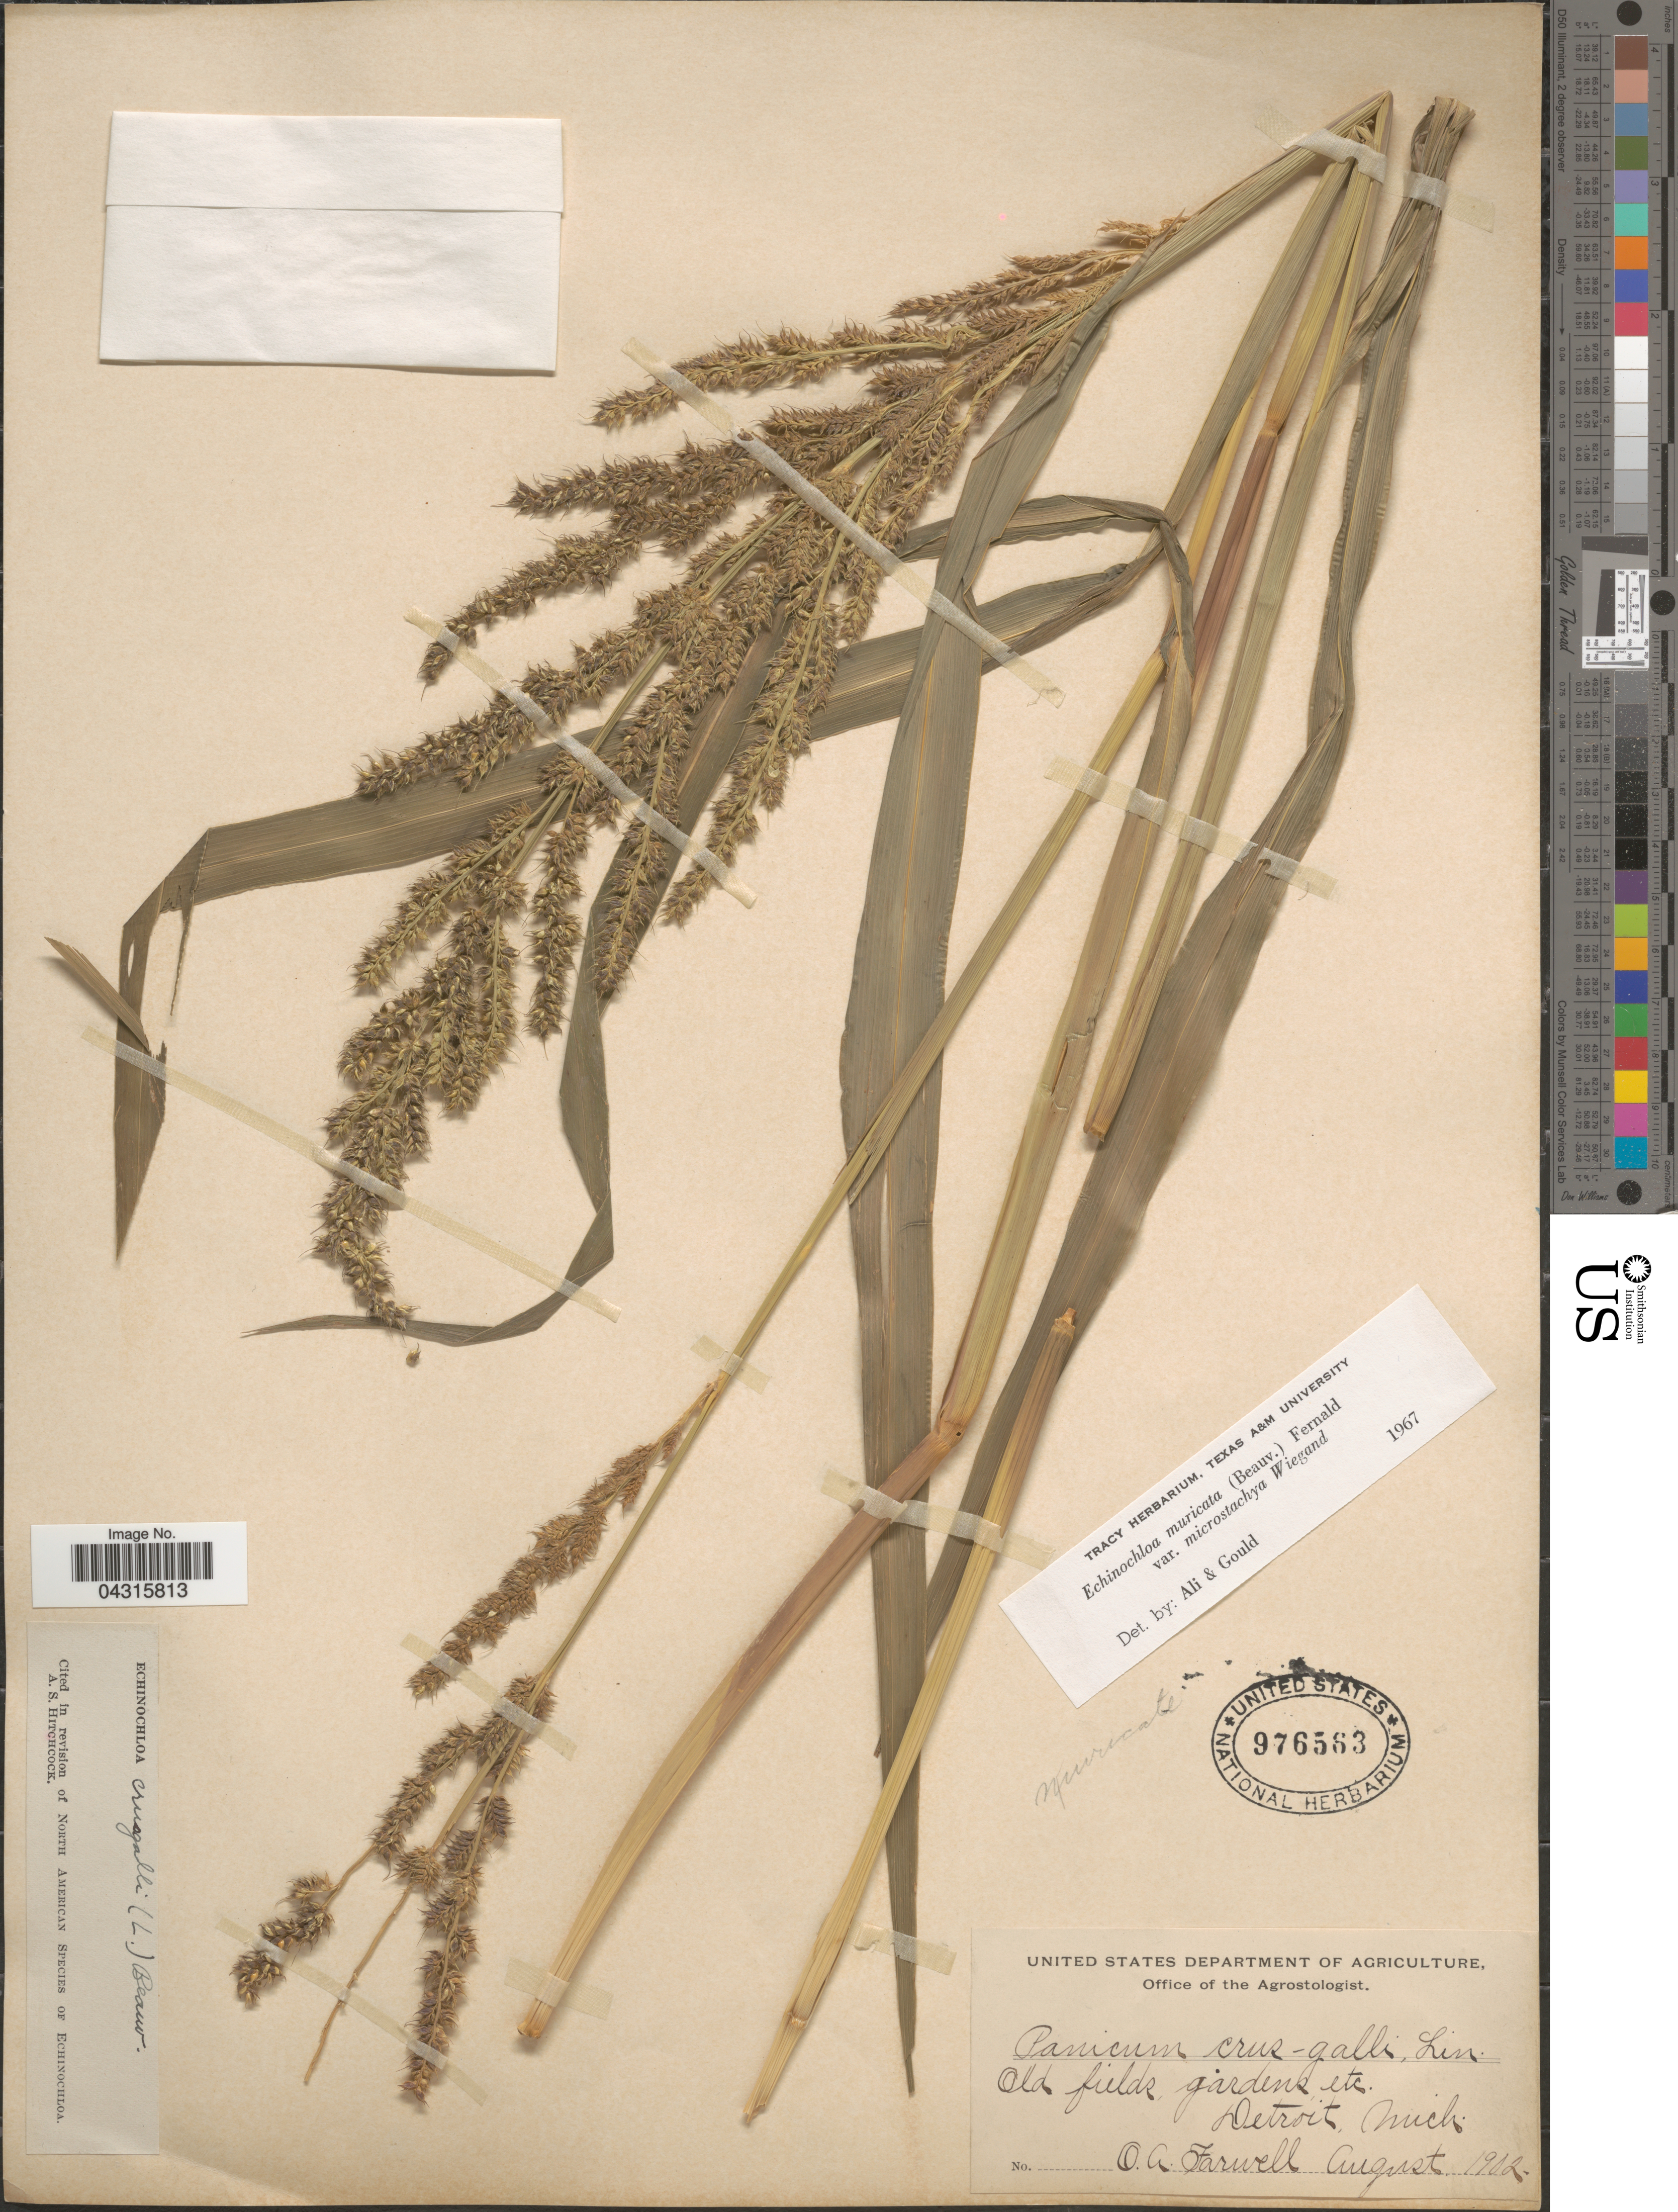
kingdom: Plantae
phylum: Tracheophyta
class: Liliopsida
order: Poales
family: Poaceae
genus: Echinochloa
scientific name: Echinochloa muricata var. microstachya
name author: Wiegand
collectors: O. Farwell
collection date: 1902-08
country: United States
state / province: Michigan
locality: Old fields, garden etc. Detroit.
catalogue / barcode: US 976563